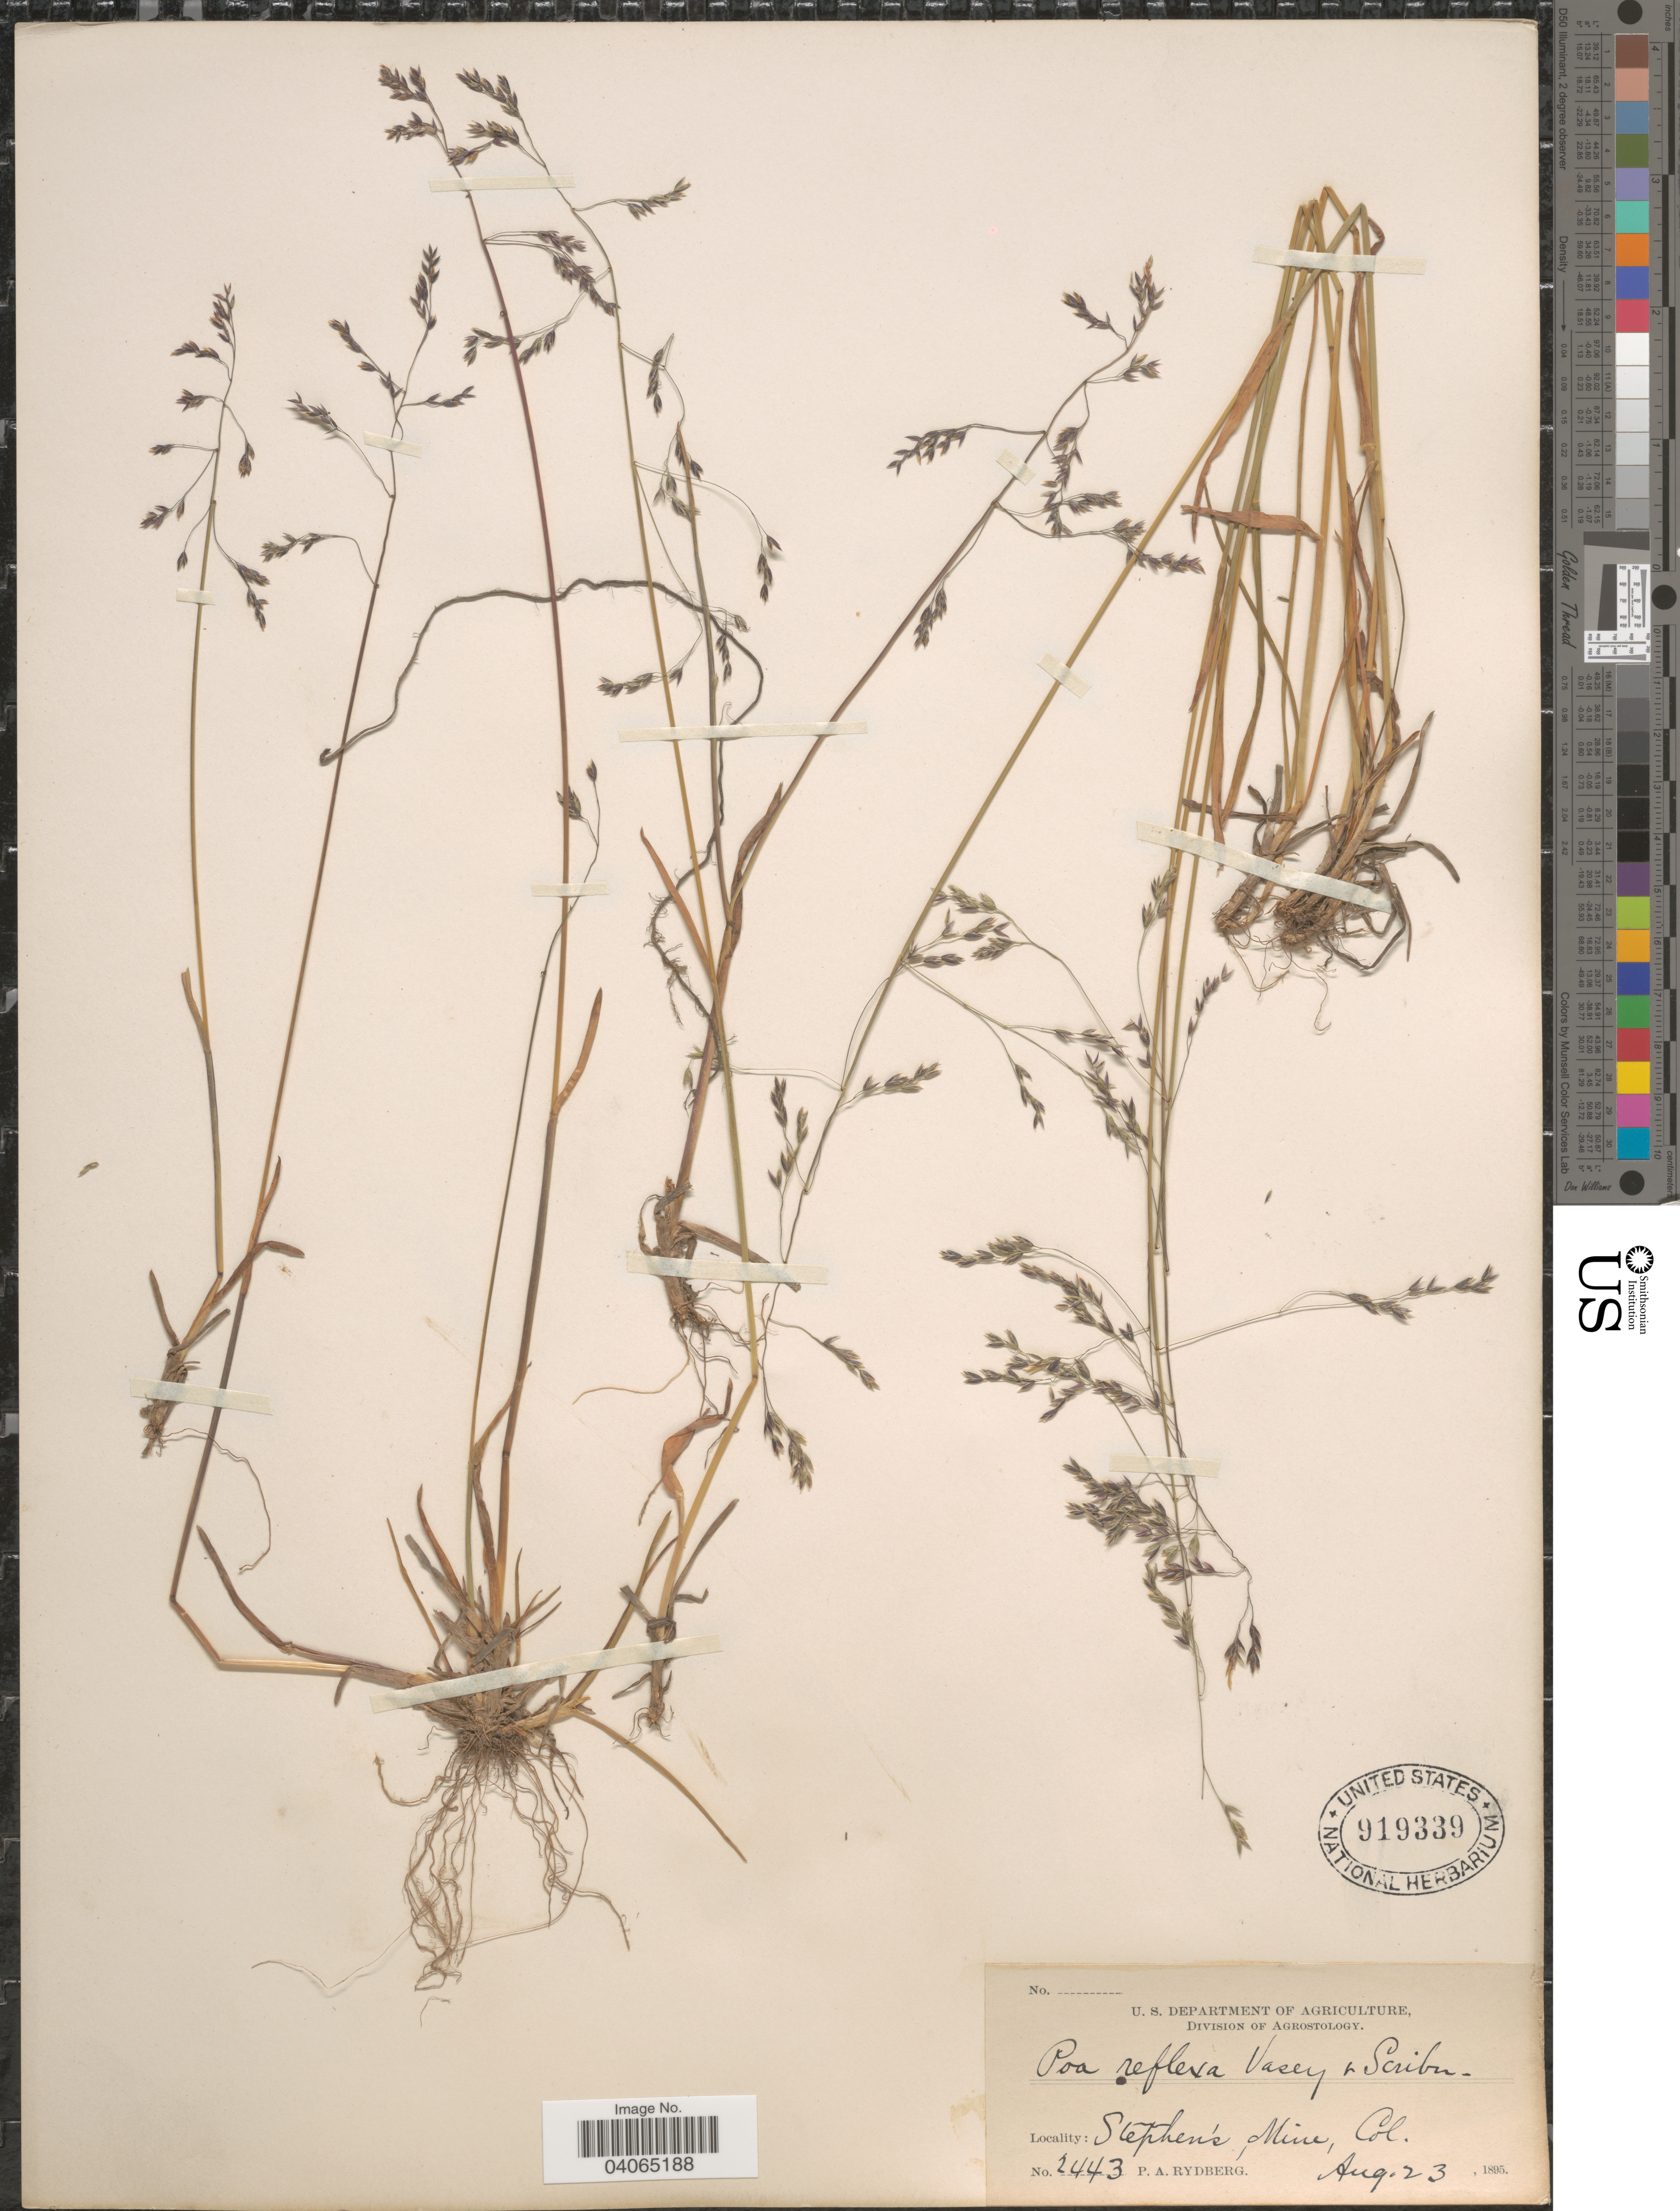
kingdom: Plantae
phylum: Tracheophyta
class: Liliopsida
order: Poales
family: Poaceae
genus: Poa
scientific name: Poa reflexa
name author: Vasey & Scribn.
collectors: P. A. Rydberg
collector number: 2443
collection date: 1895-08-23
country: United States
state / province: Colorado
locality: Stephen's, Mine.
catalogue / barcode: US 919339